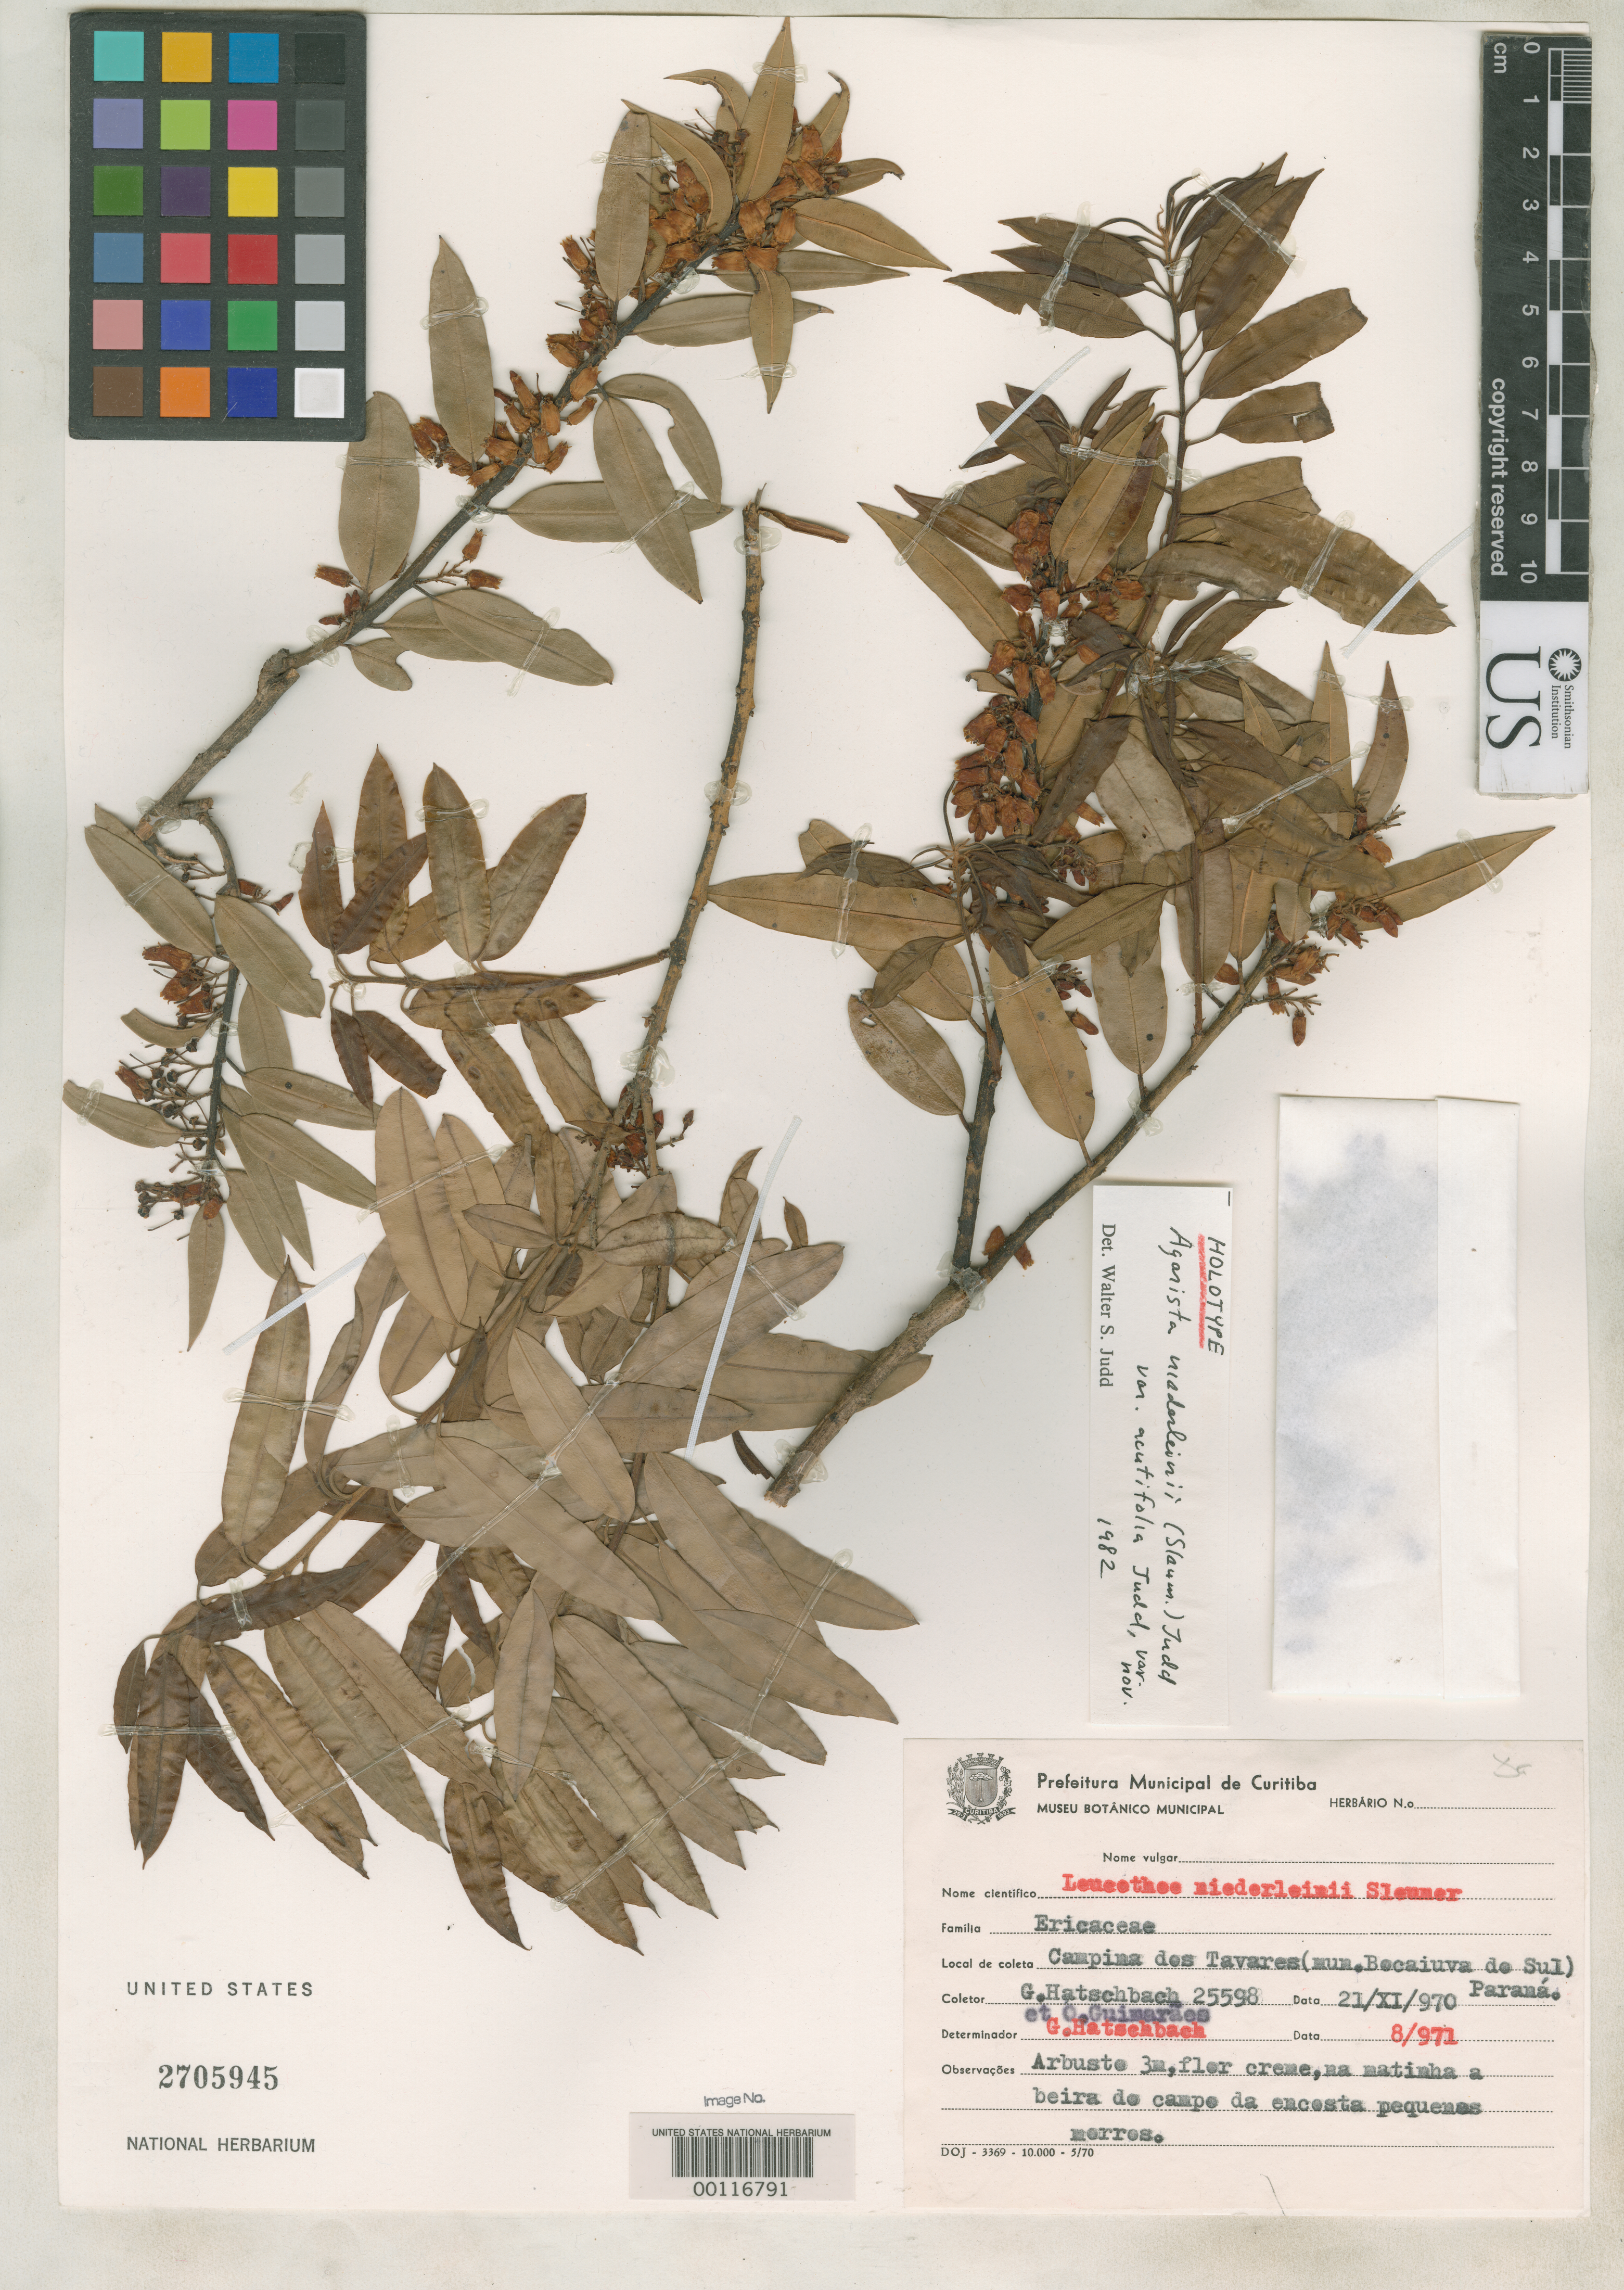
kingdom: Plantae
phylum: Tracheophyta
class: Magnoliopsida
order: Ericales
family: Ericaceae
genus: Agarista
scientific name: Agarista niederleinii var. acutifolia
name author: Judd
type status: Holotype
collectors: G. Hatschbach & O. A. Guimarães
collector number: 25598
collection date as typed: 21 Nov 1970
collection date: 1970-11-21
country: Brazil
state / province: Paraná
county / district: Bocaiuva do Sul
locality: Campina des Tavares.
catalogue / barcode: US 2705945